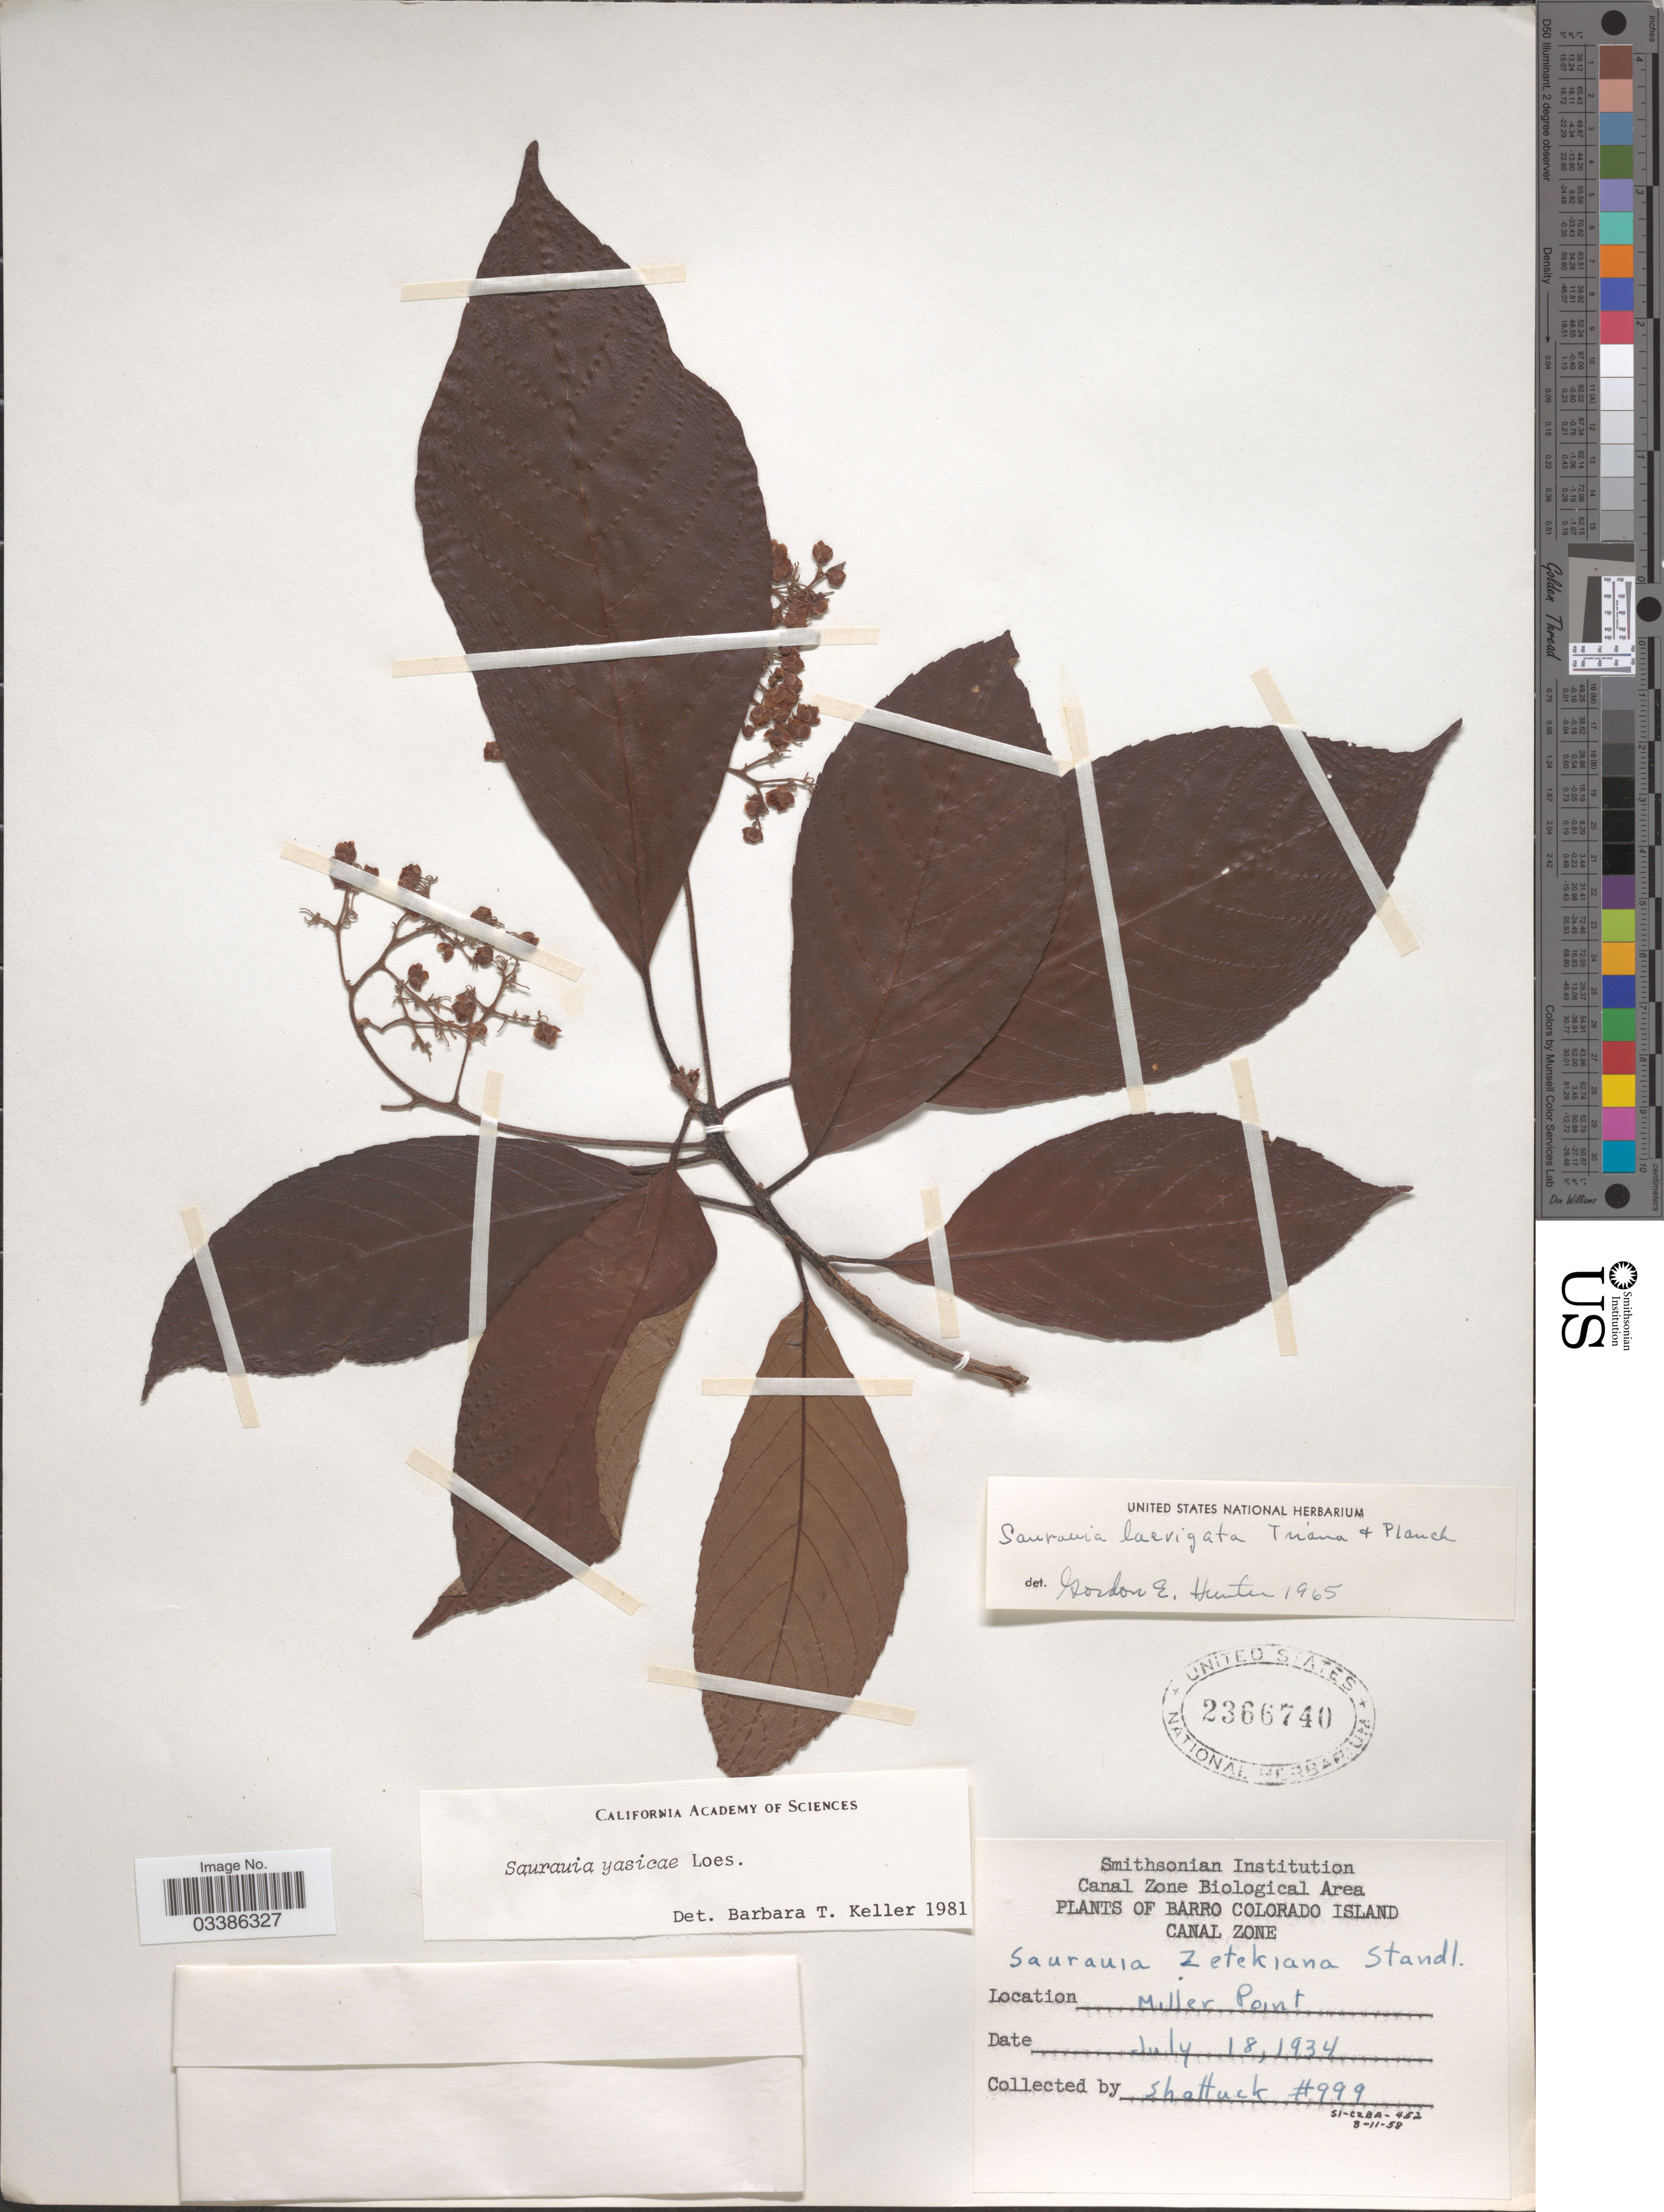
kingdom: Plantae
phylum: Tracheophyta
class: Magnoliopsida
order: Ericales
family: Actinidiaceae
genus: Saurauia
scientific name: Saurauia yasicae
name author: Loes.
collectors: Shattuck, --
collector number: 999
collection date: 1934-07-18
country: Panama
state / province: Panamá Oeste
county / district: Canal Zone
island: Barro Colorado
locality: Barro Colorado Island. Canal Zone. Miller Point.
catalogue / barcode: US 2366740